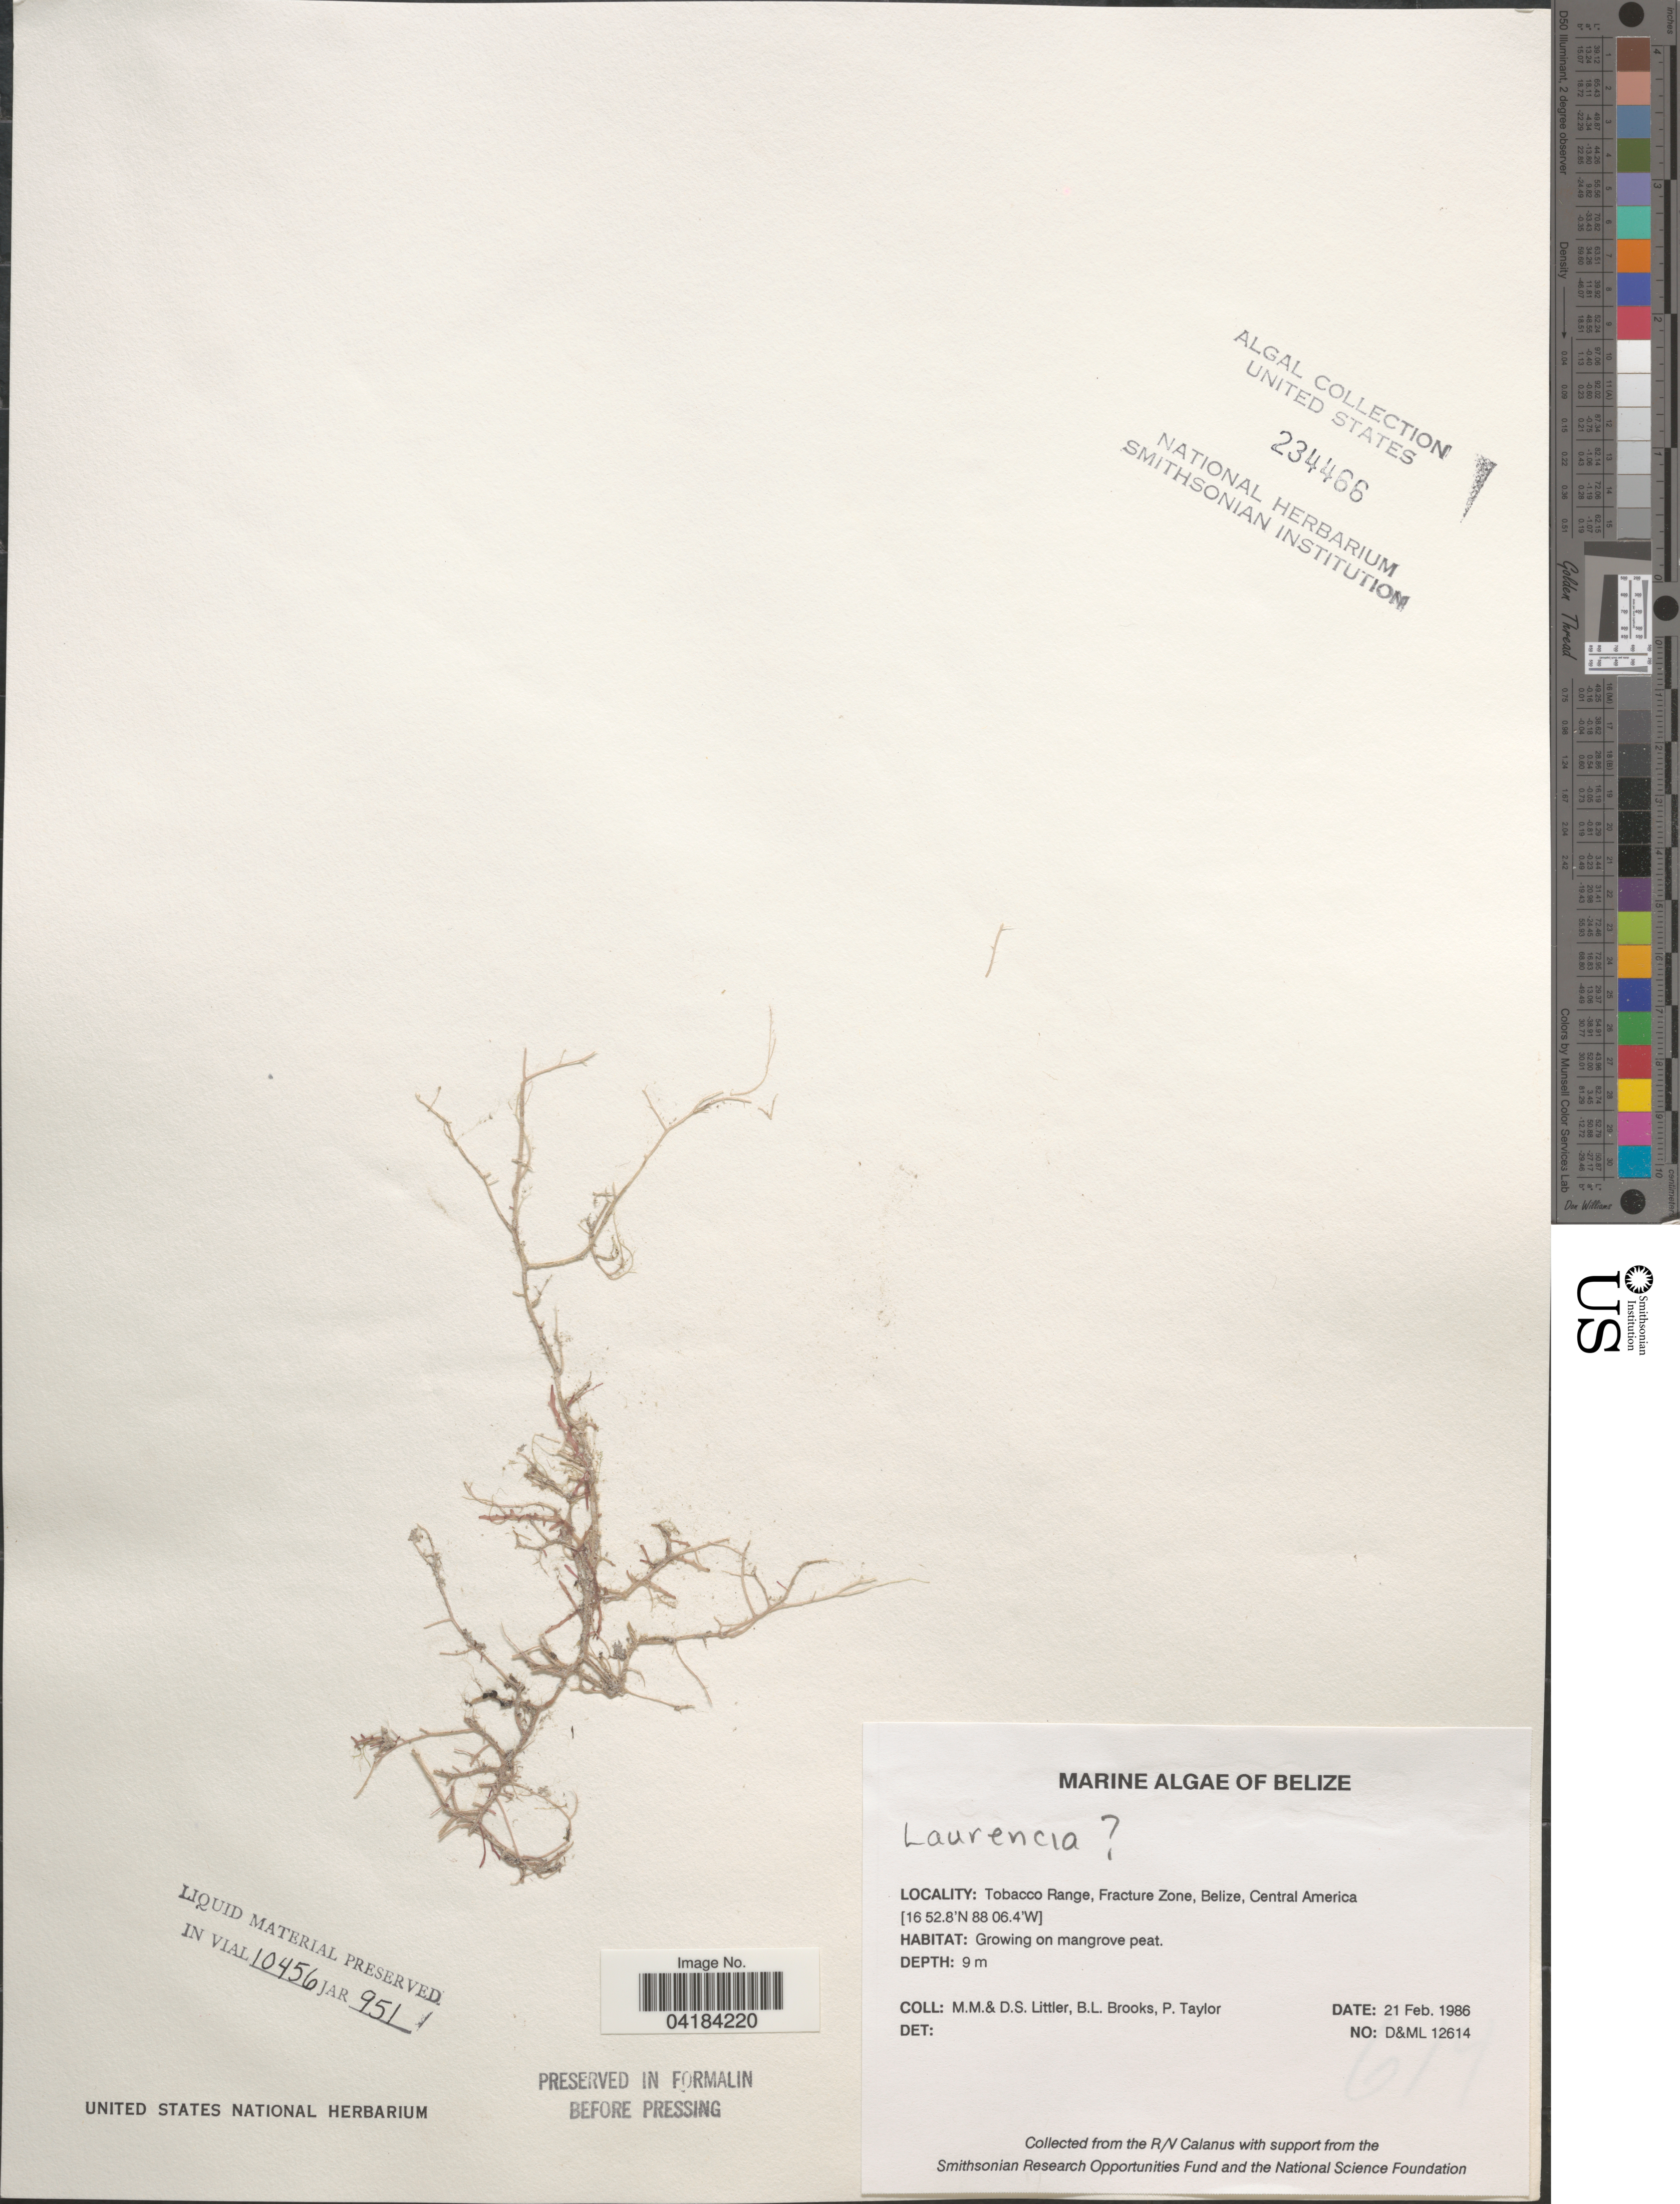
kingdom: Plantae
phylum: Rhodophyta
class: Florideophyceae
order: Ceramiales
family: Rhodomelaceae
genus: Laurencia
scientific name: Laurencia sp.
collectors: D. S. Littler, B. Brooks & P. Taylor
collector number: D&ML12614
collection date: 1986-02-21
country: Belize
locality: Tobacco Range, Fracture Zone.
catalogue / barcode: US 234466